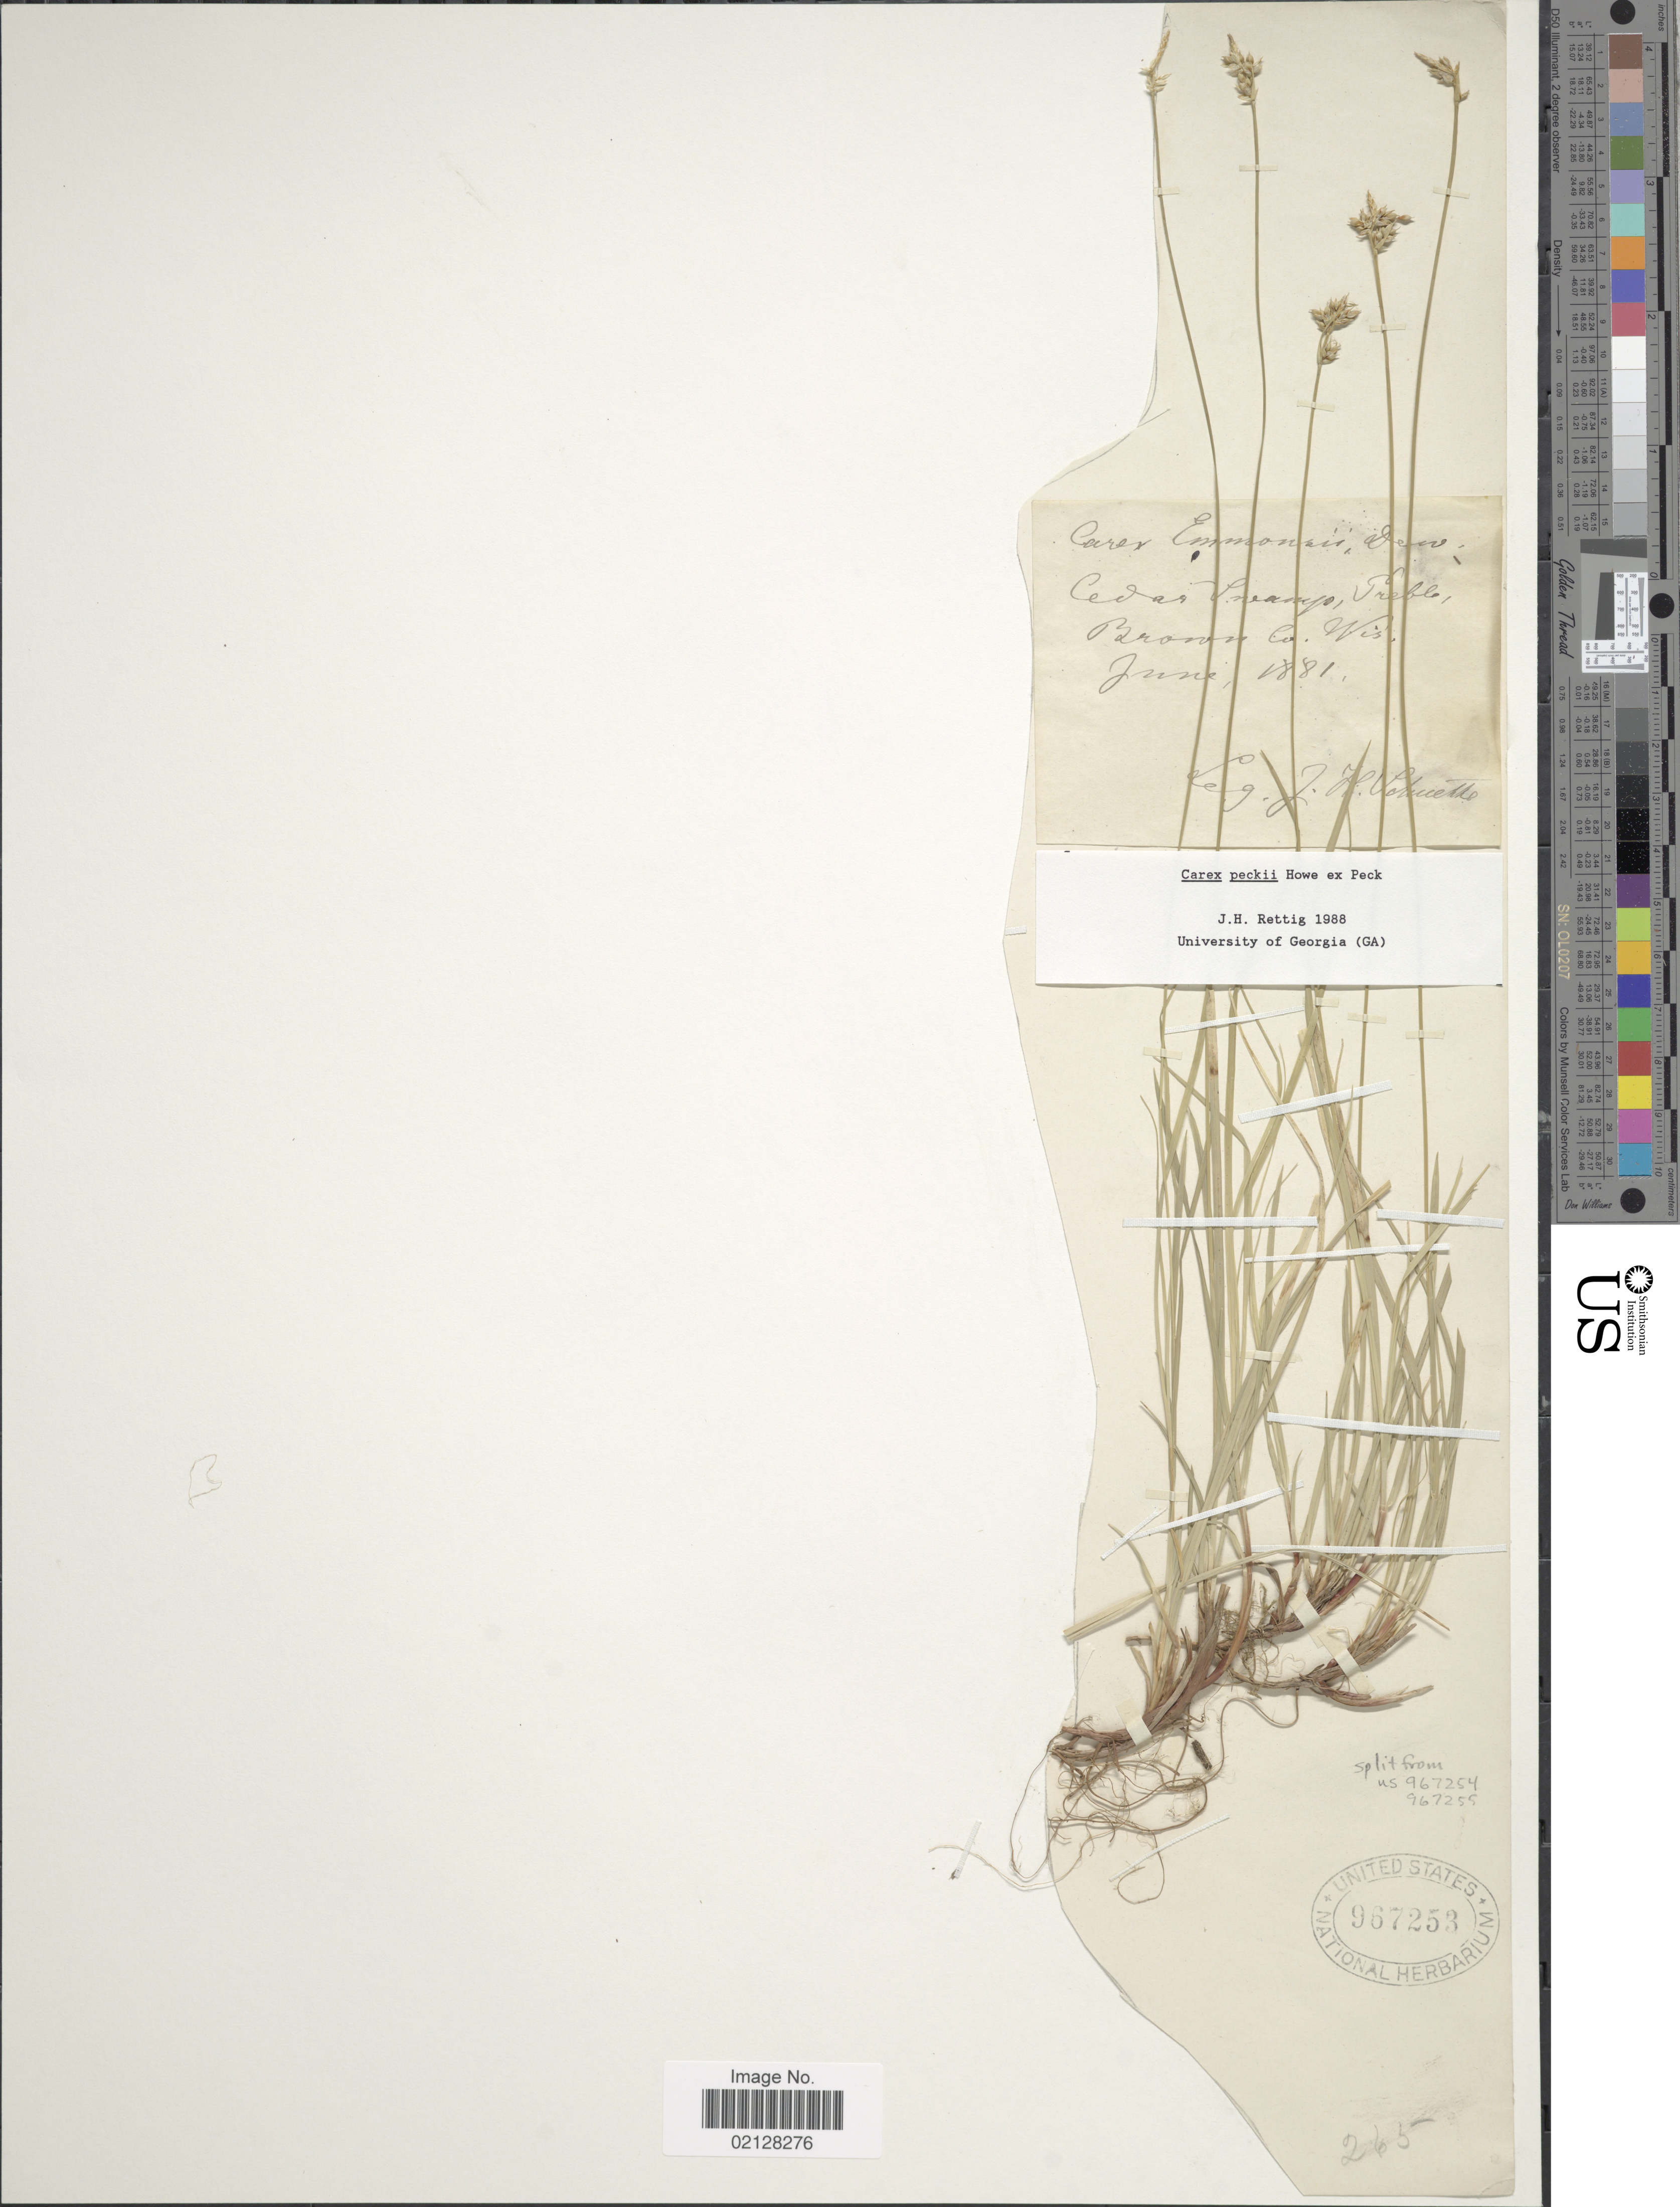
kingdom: Plantae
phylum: Tracheophyta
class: Liliopsida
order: Poales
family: Cyperaceae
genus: Carex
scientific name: Carex peckii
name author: Howe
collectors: J. H. Schuette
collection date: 1881-06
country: United States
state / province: Wisconsin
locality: Broson Co.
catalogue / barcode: US 967253